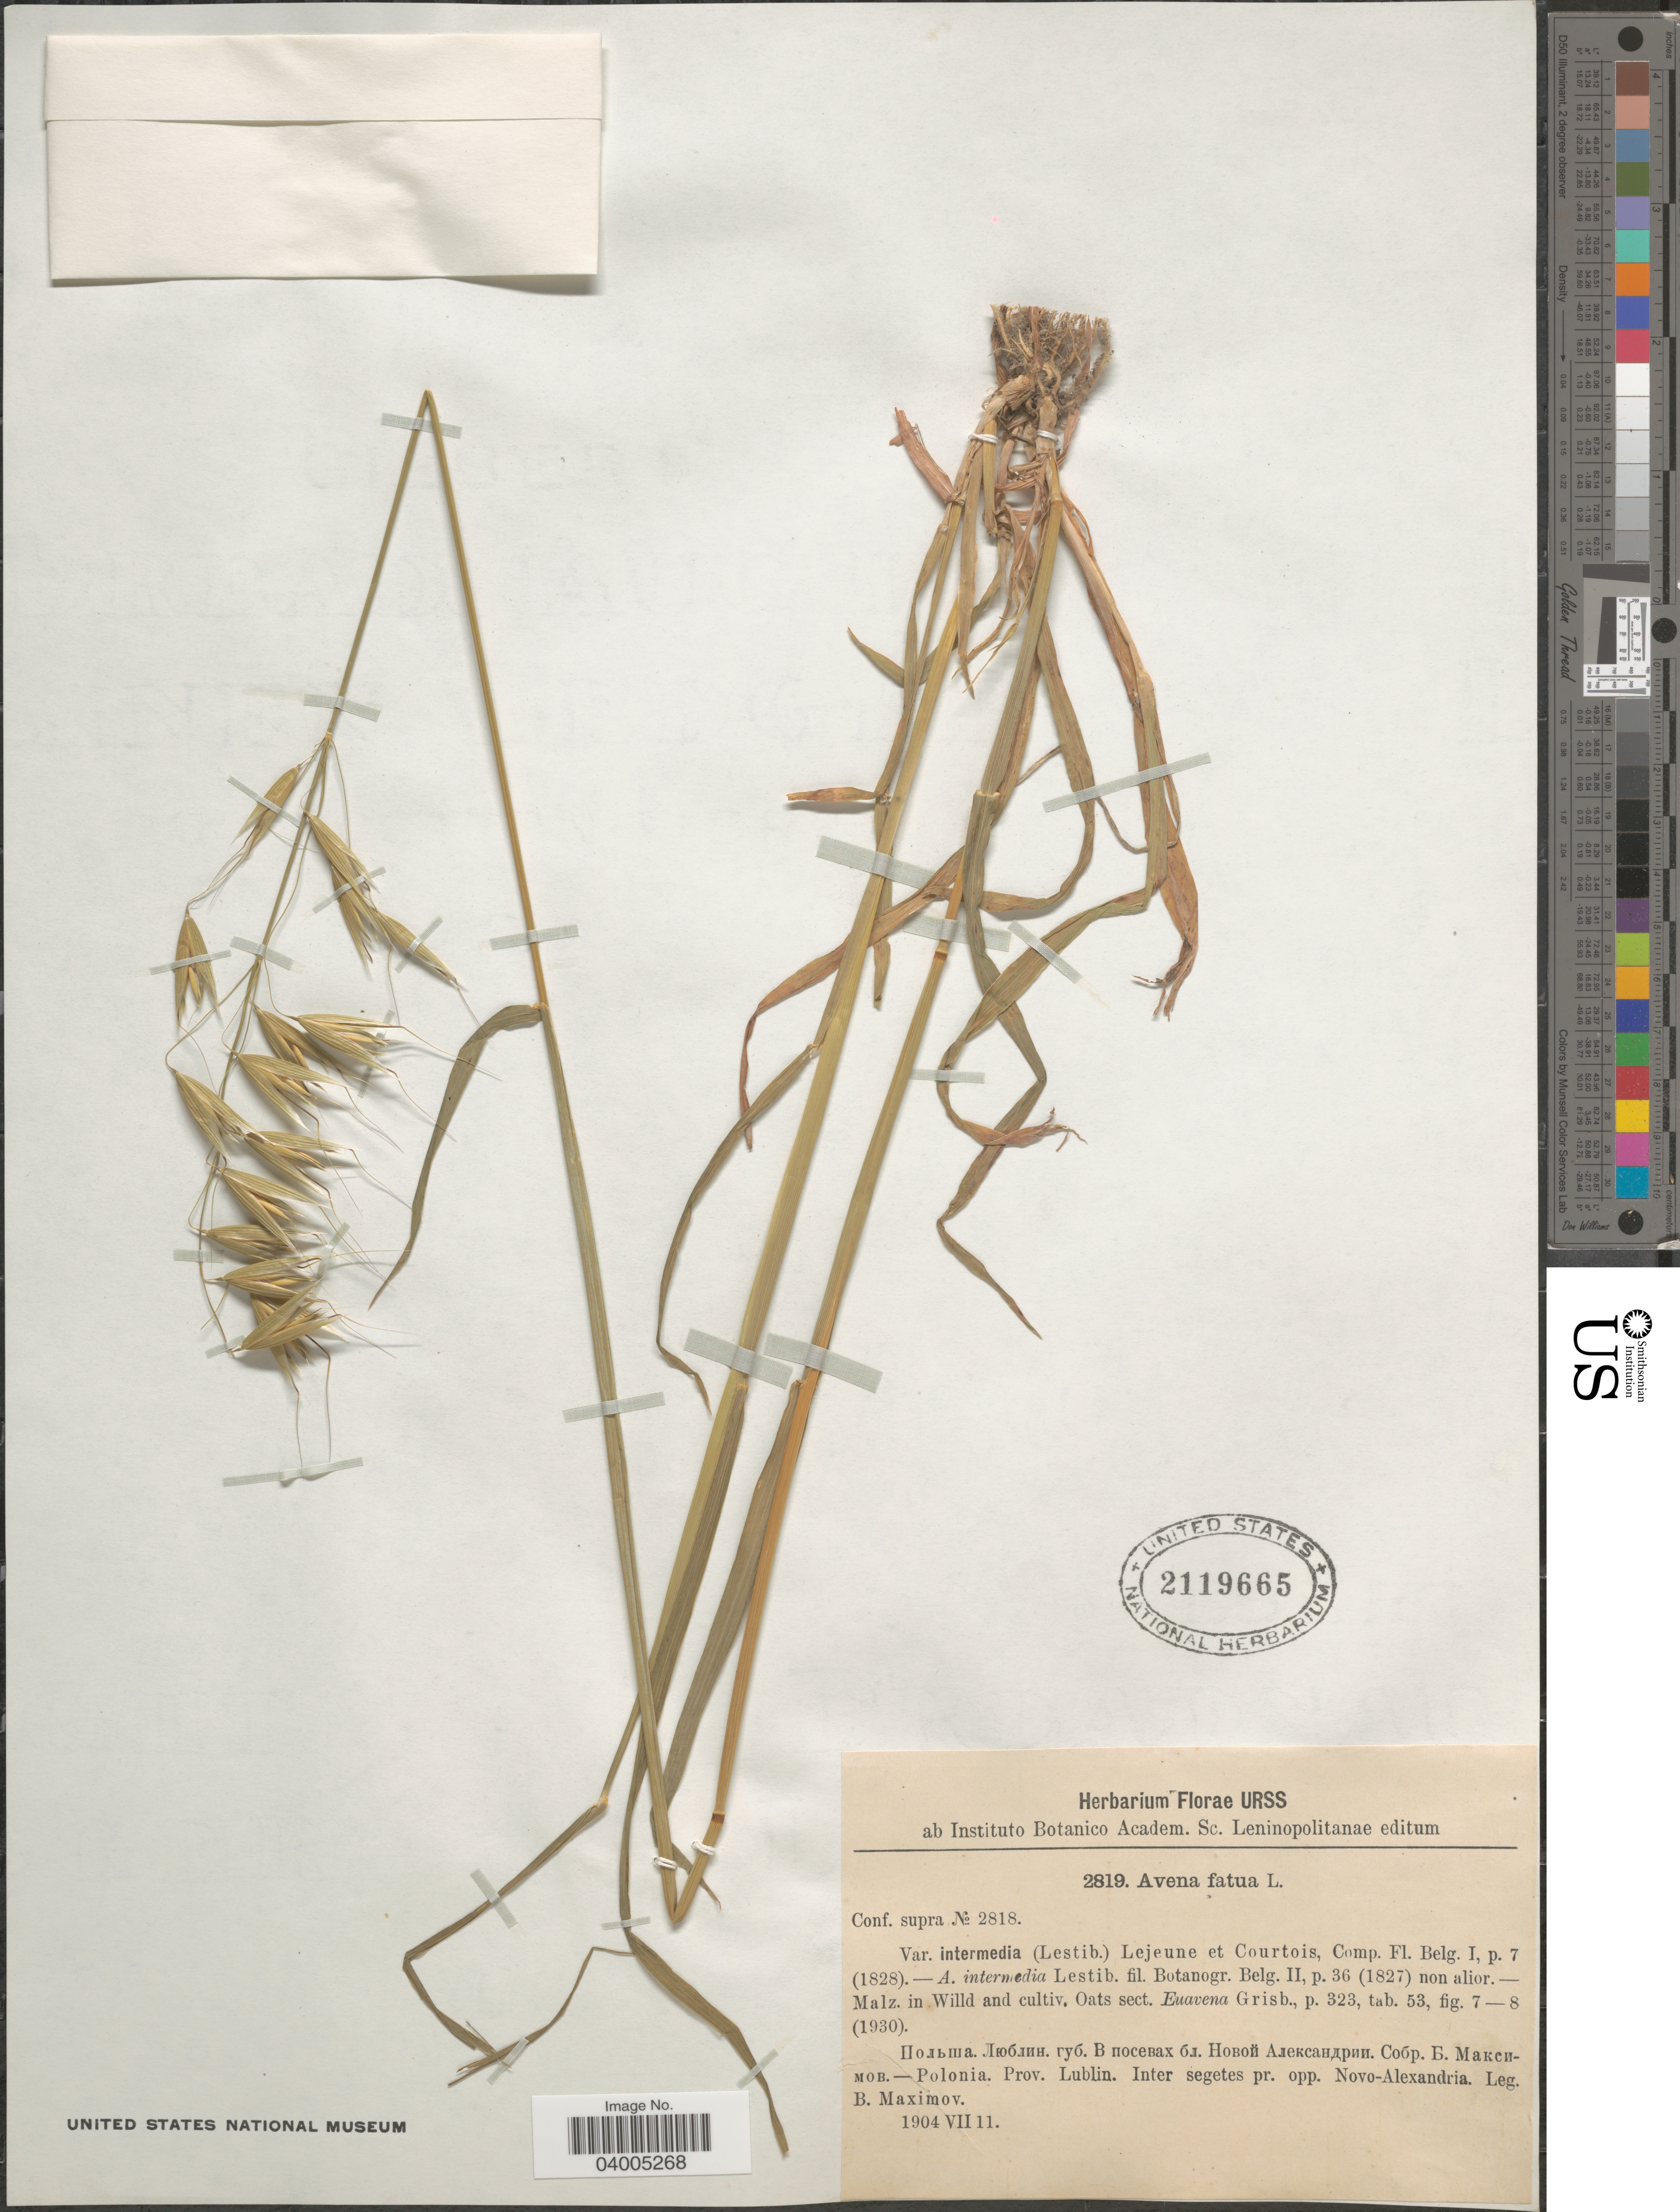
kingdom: Plantae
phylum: Tracheophyta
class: Liliopsida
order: Poales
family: Poaceae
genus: Avena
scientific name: Avena fatua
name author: L.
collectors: B. Maximov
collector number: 2819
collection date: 1904-07-11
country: Poland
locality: Polonia. Prov. Lublin. Inter segetes pr. opp. Novo-Alexandria.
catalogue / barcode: US 2119665